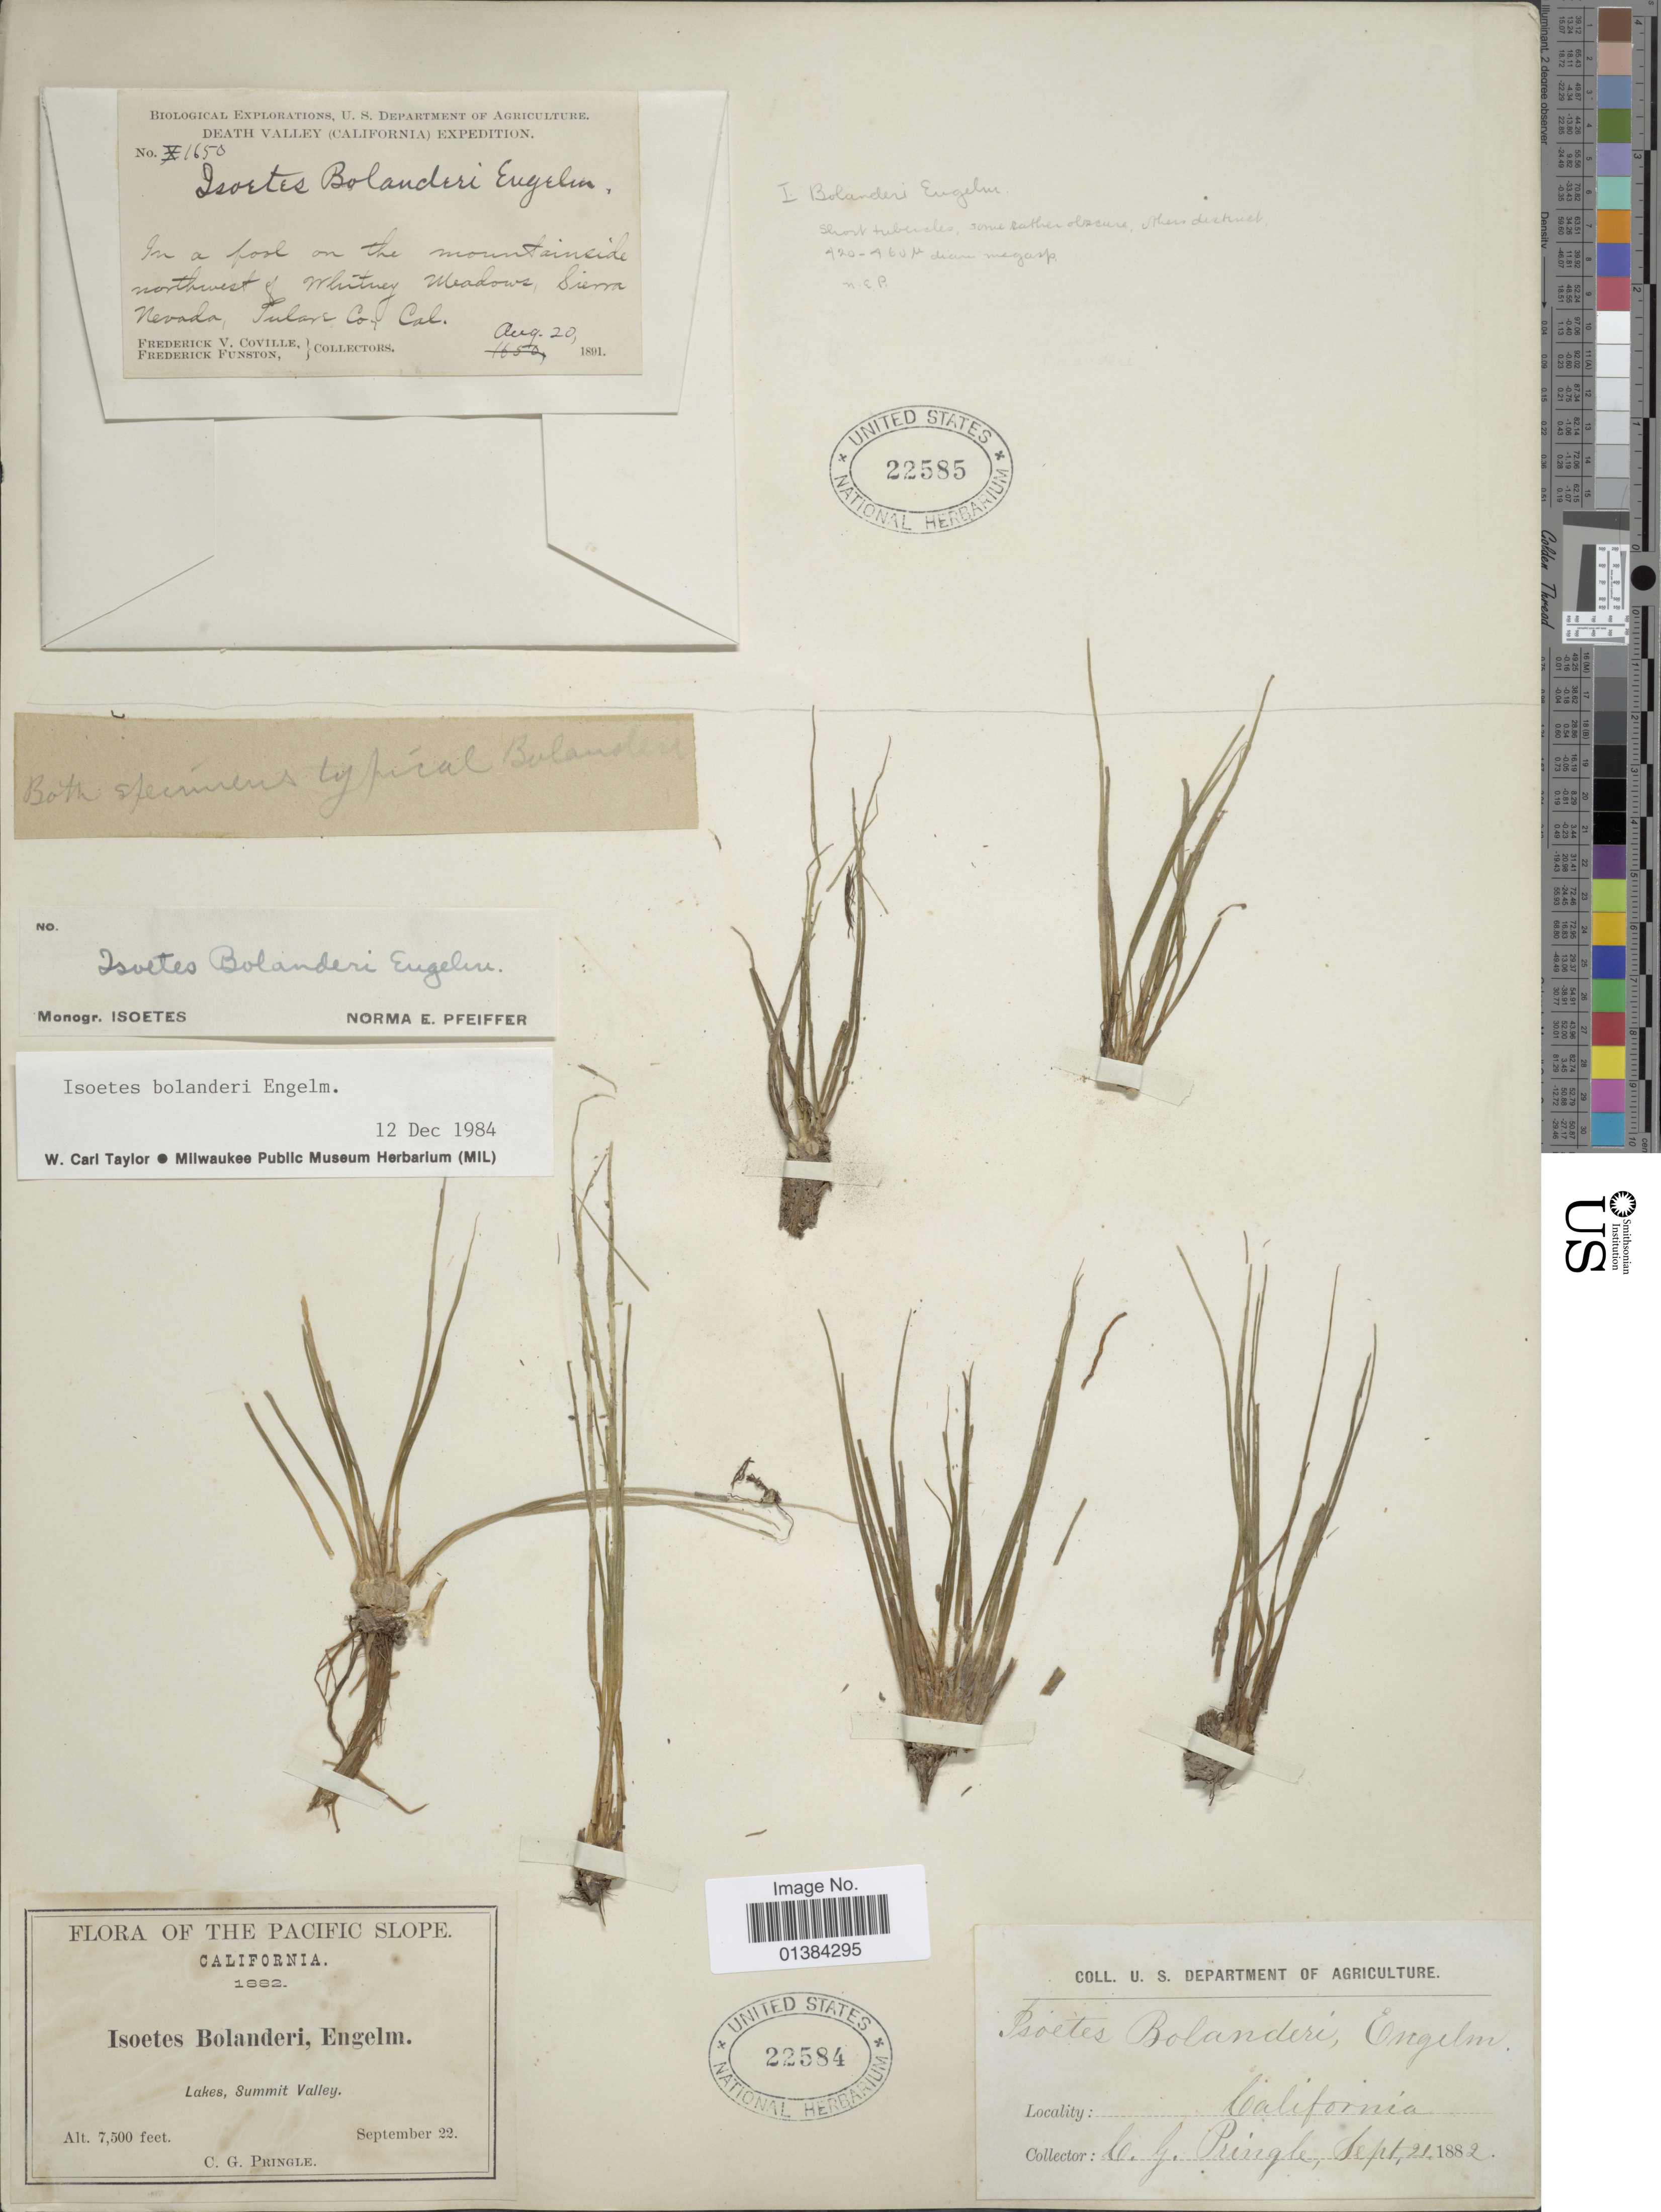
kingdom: Plantae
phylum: Tracheophyta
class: Lycopodiopsida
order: Isoetales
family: Isoetaceae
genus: Isoetes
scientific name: Isoetes bolanderi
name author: Engelm.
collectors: F. V. Coville & F. Funston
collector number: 1650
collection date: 1891-08-20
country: United States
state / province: California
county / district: Tulare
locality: Death Valley. In a fool on the mountainside northwest of Whitney Meadows, Sierra Nevada, Tulare Co. Cal.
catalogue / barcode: US 22585-2